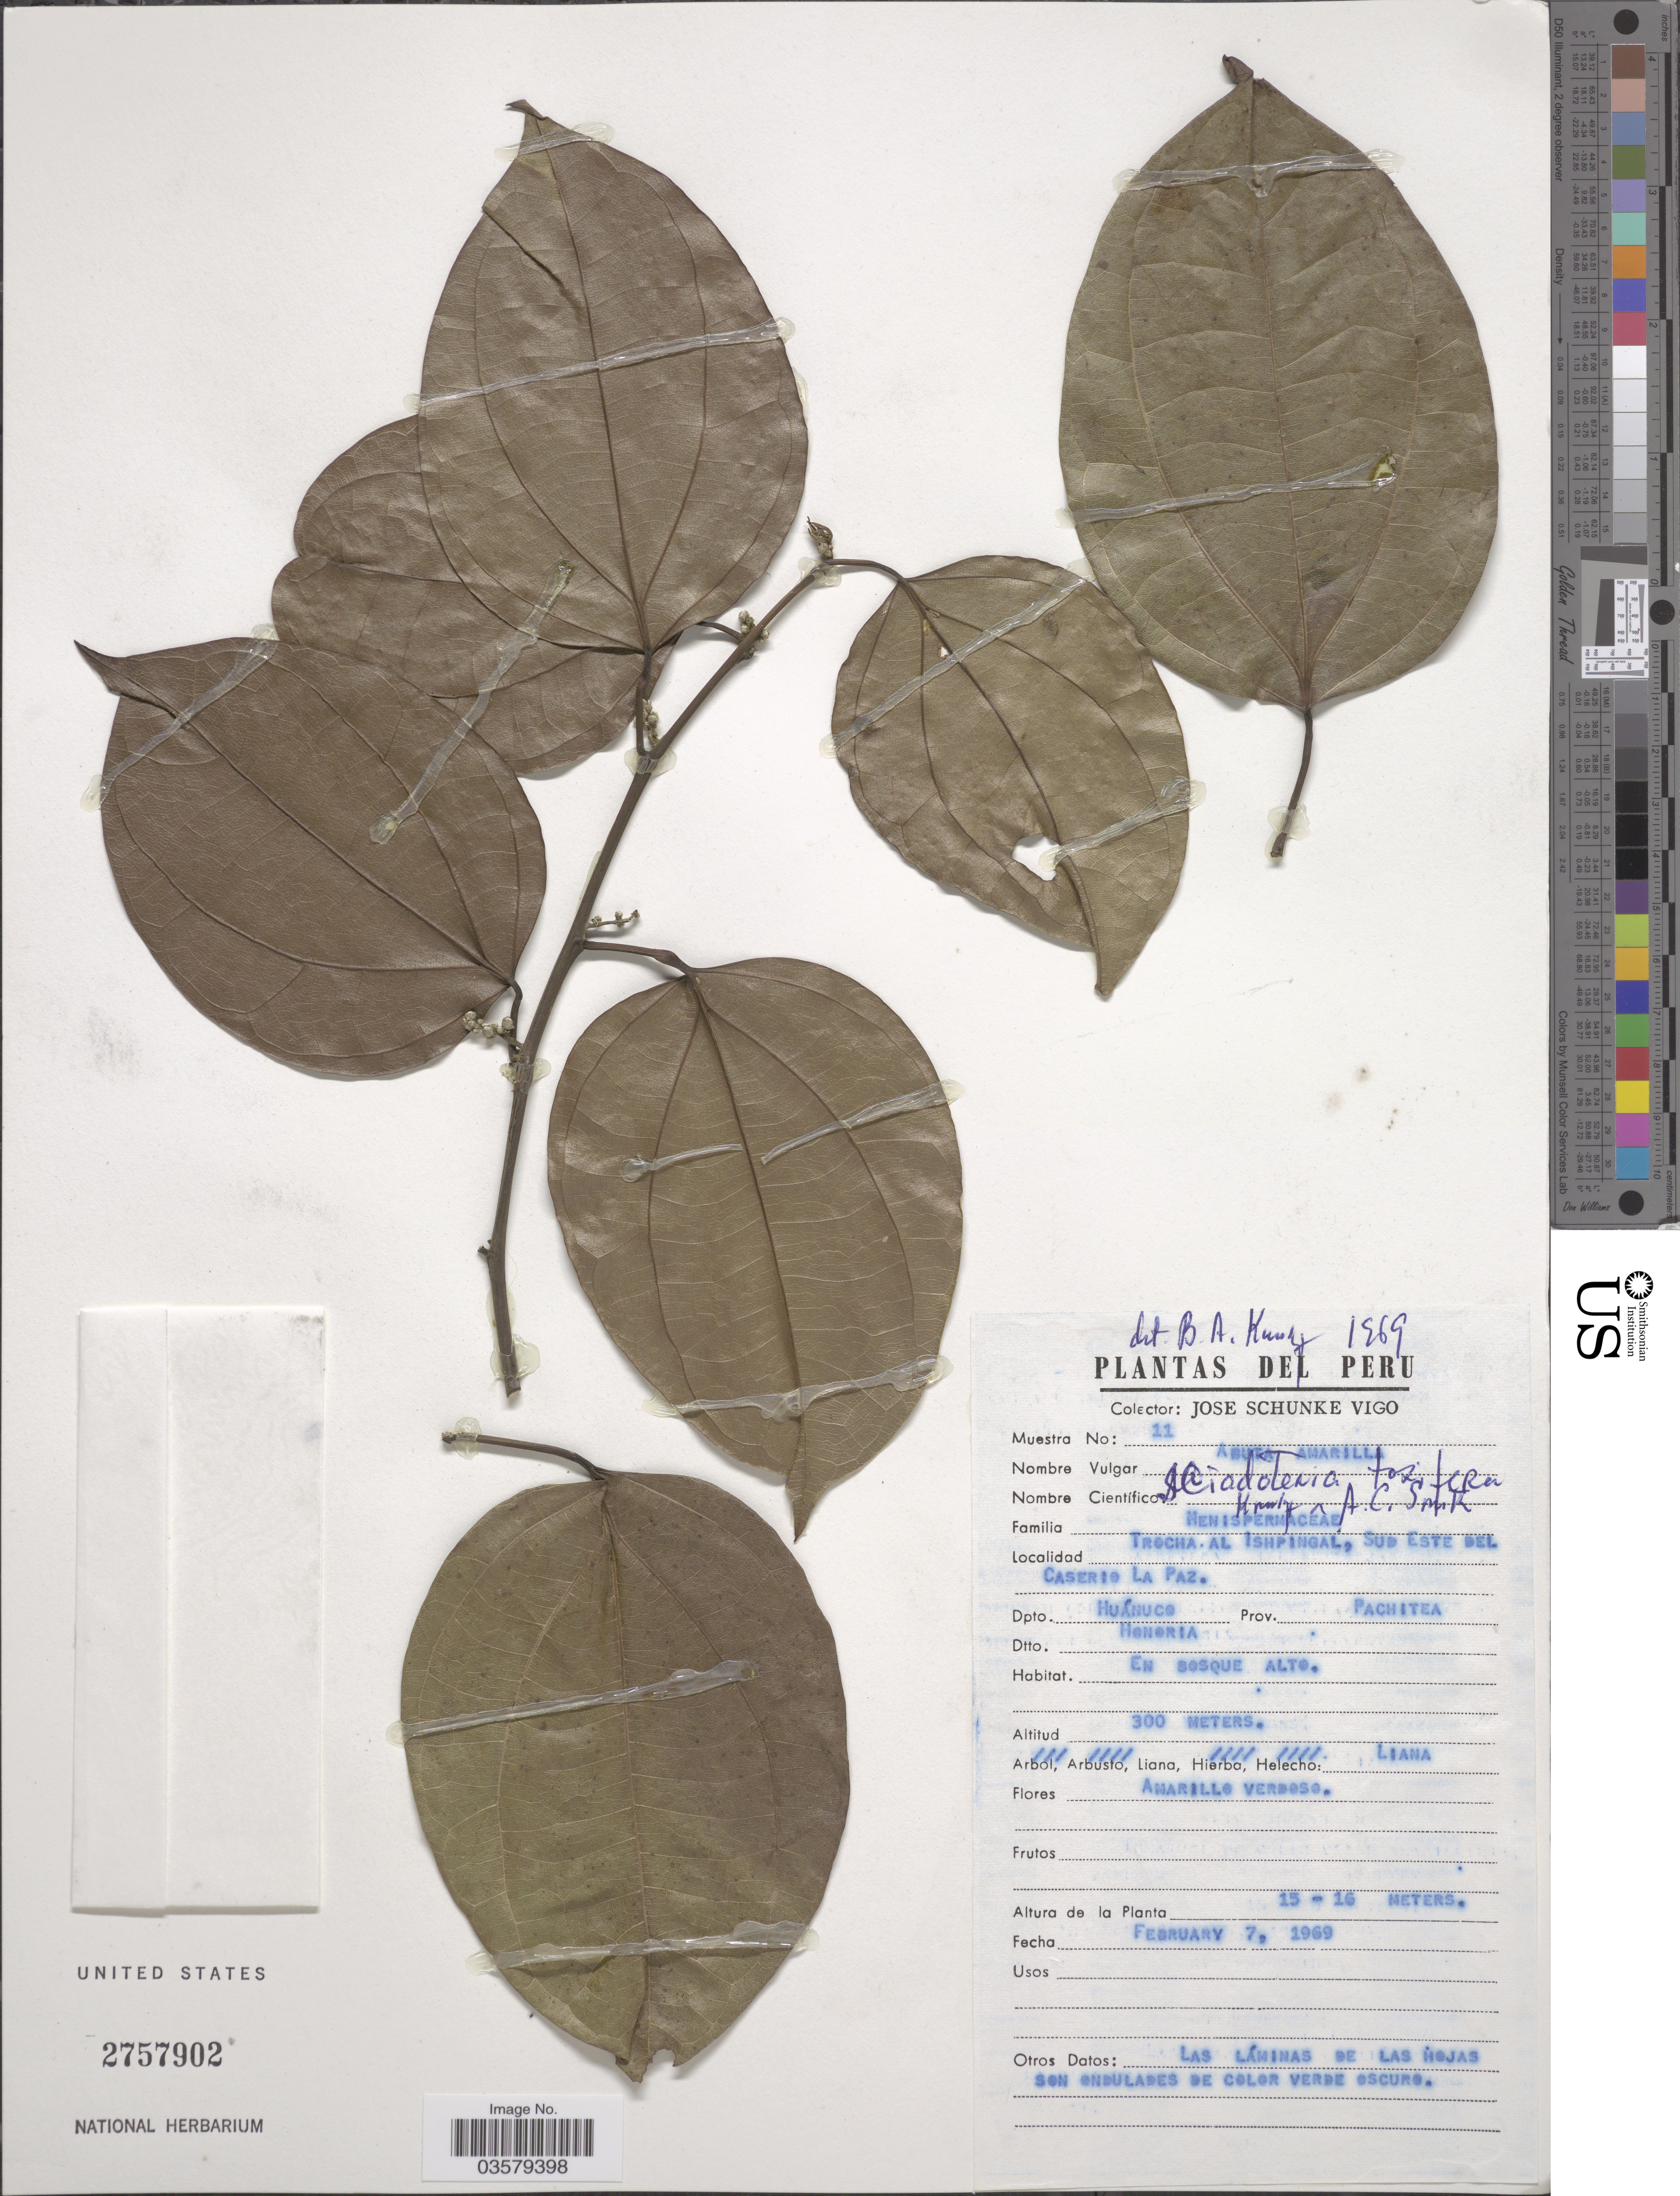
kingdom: Plantae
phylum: Tracheophyta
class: Magnoliopsida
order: Ranunculales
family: Menispermaceae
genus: Sciadotenia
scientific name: Sciadotenia toxifera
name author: Krukoff & A.C. Sm.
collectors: J. Schunke Vigo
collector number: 11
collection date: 1969-02-07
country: Peru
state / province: Huánuco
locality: Trocha al Ishpingal, sud este del Caserio La Paz. Dpto. San Huánuco. Prov. Pachitea. Dtto. Honoria.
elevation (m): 300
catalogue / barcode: US 2757902